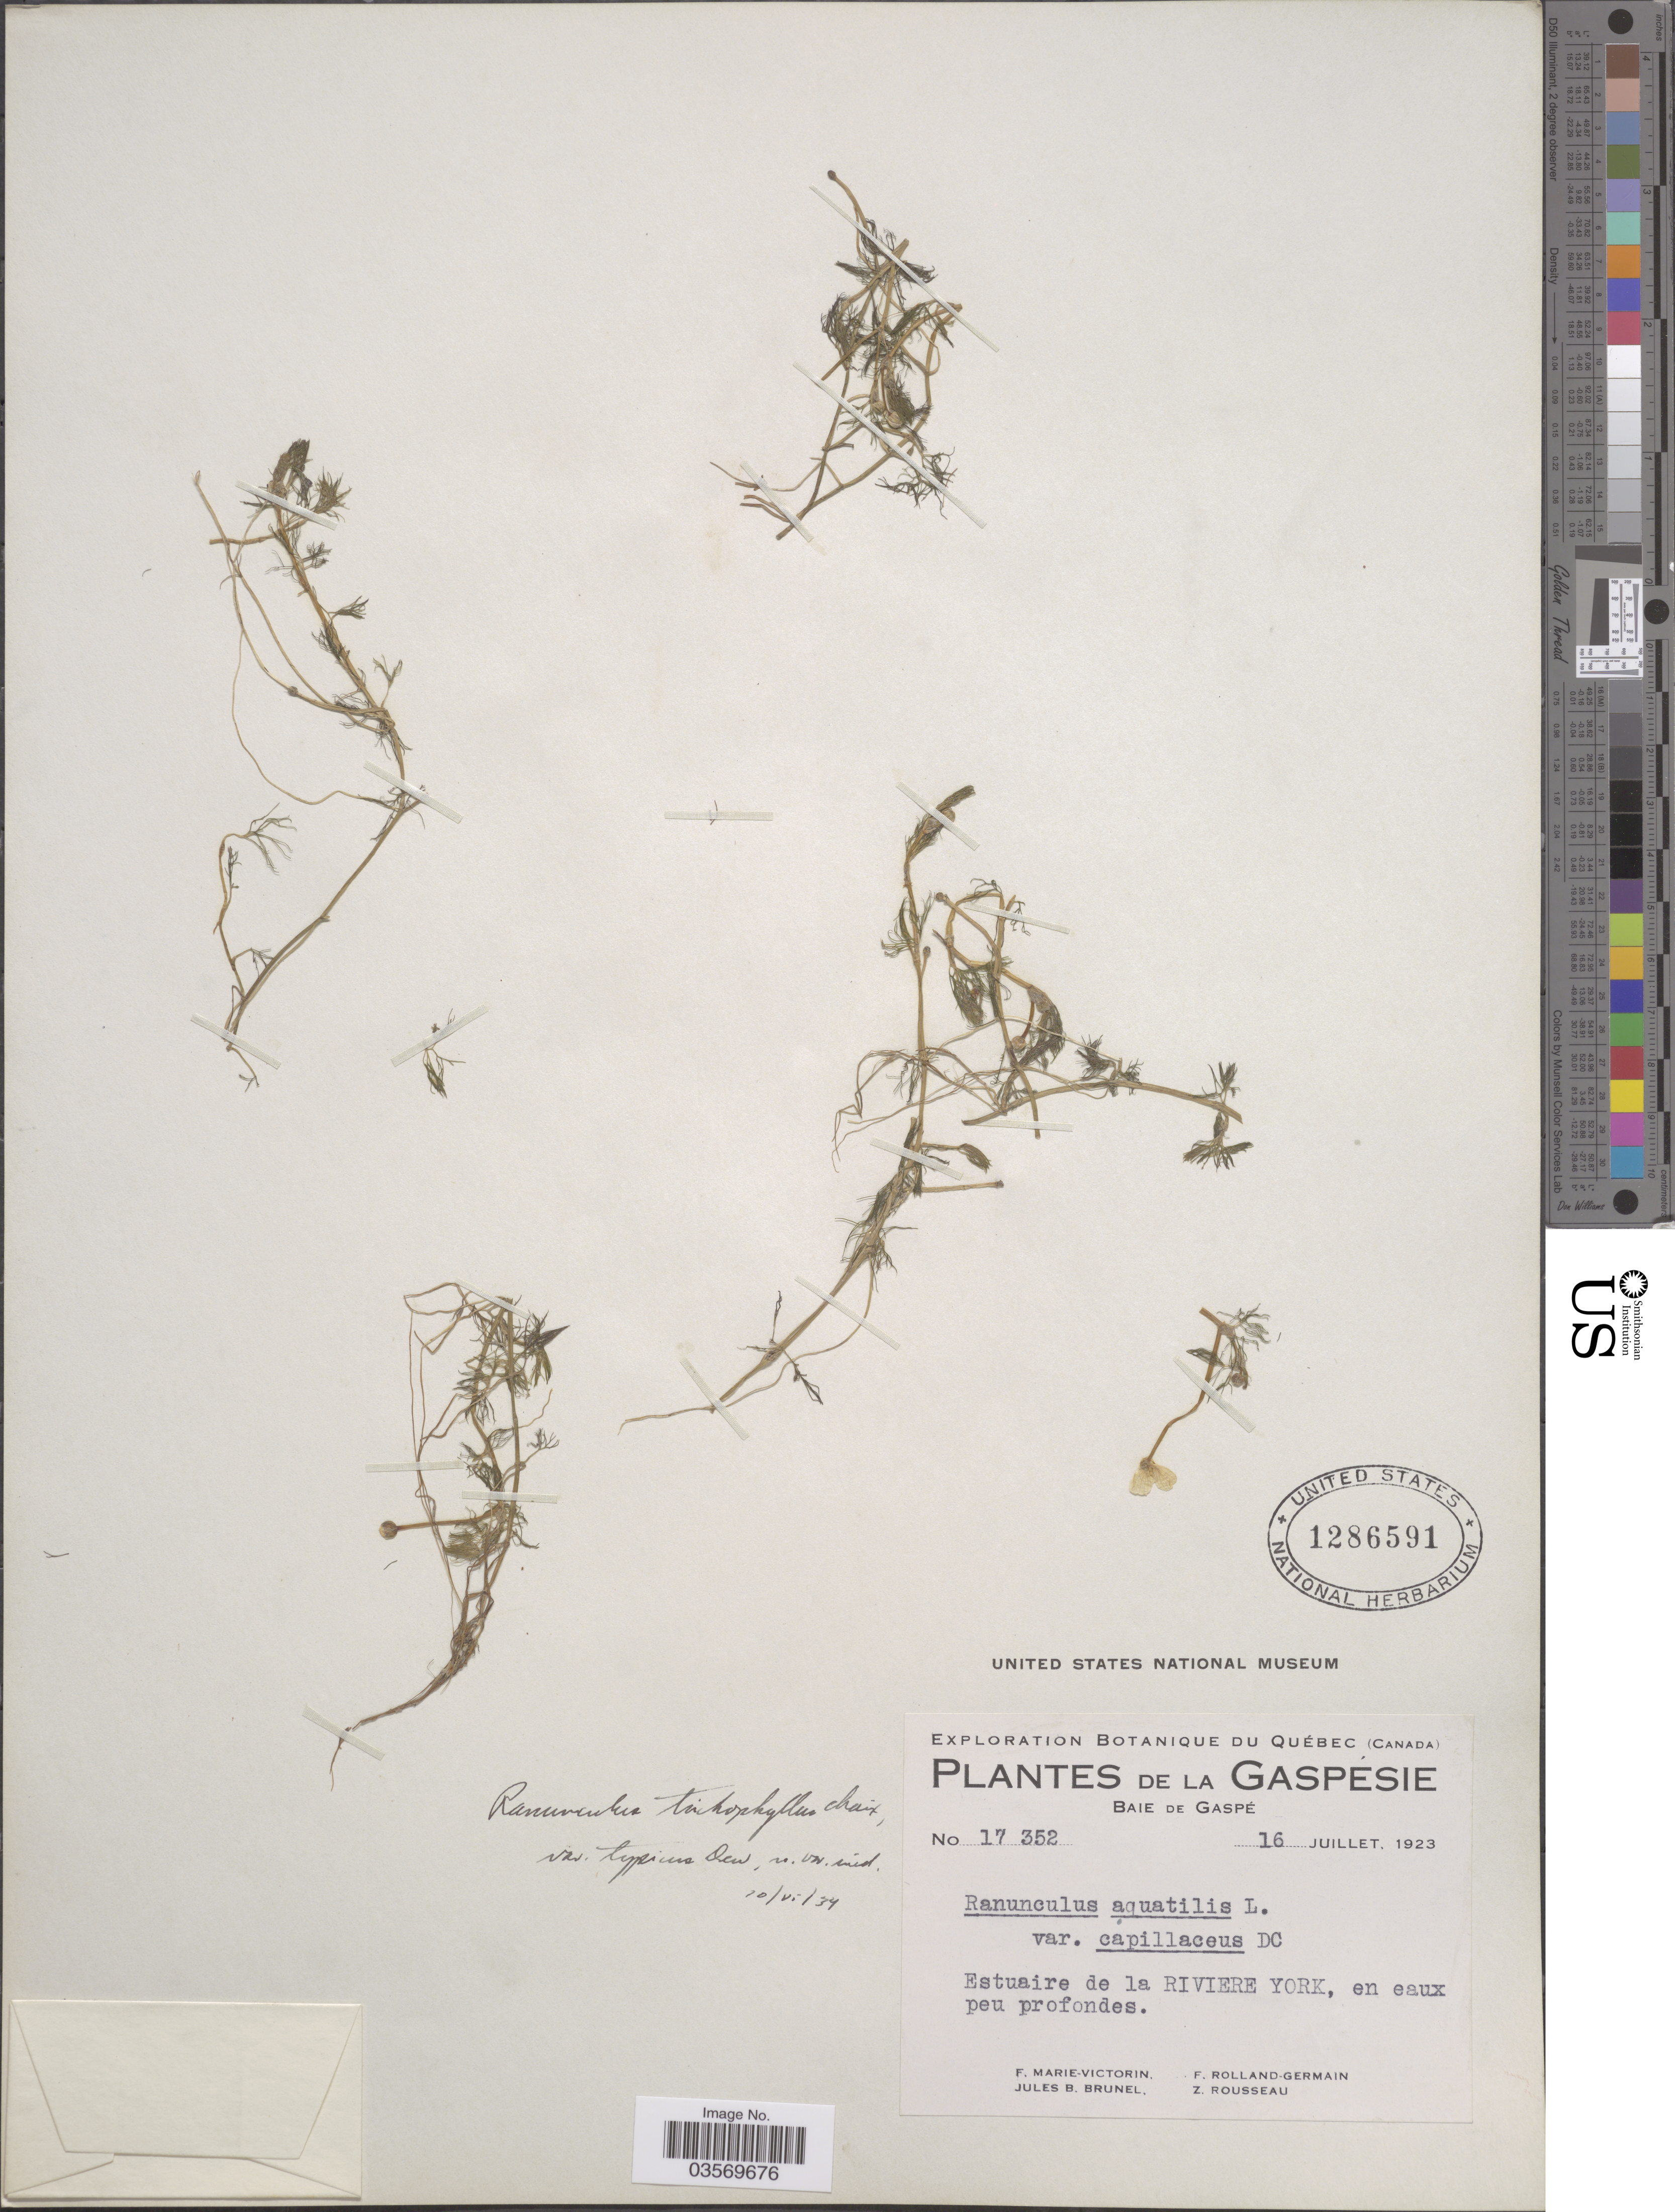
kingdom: Plantae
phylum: Tracheophyta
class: Magnoliopsida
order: Ranunculales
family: Ranunculaceae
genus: Ranunculus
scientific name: Ranunculus trichophyllus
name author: Chaix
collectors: F. Marie-Victorin, J. Brunel, Rolland-Germain & Z. Rousseau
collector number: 17352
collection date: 1923-07-16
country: Canada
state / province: Quebec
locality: La Gaspesie. Baie de Gaspé. Estuaire de la Riviere York, en eaux peu profondes.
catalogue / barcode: US 1286591